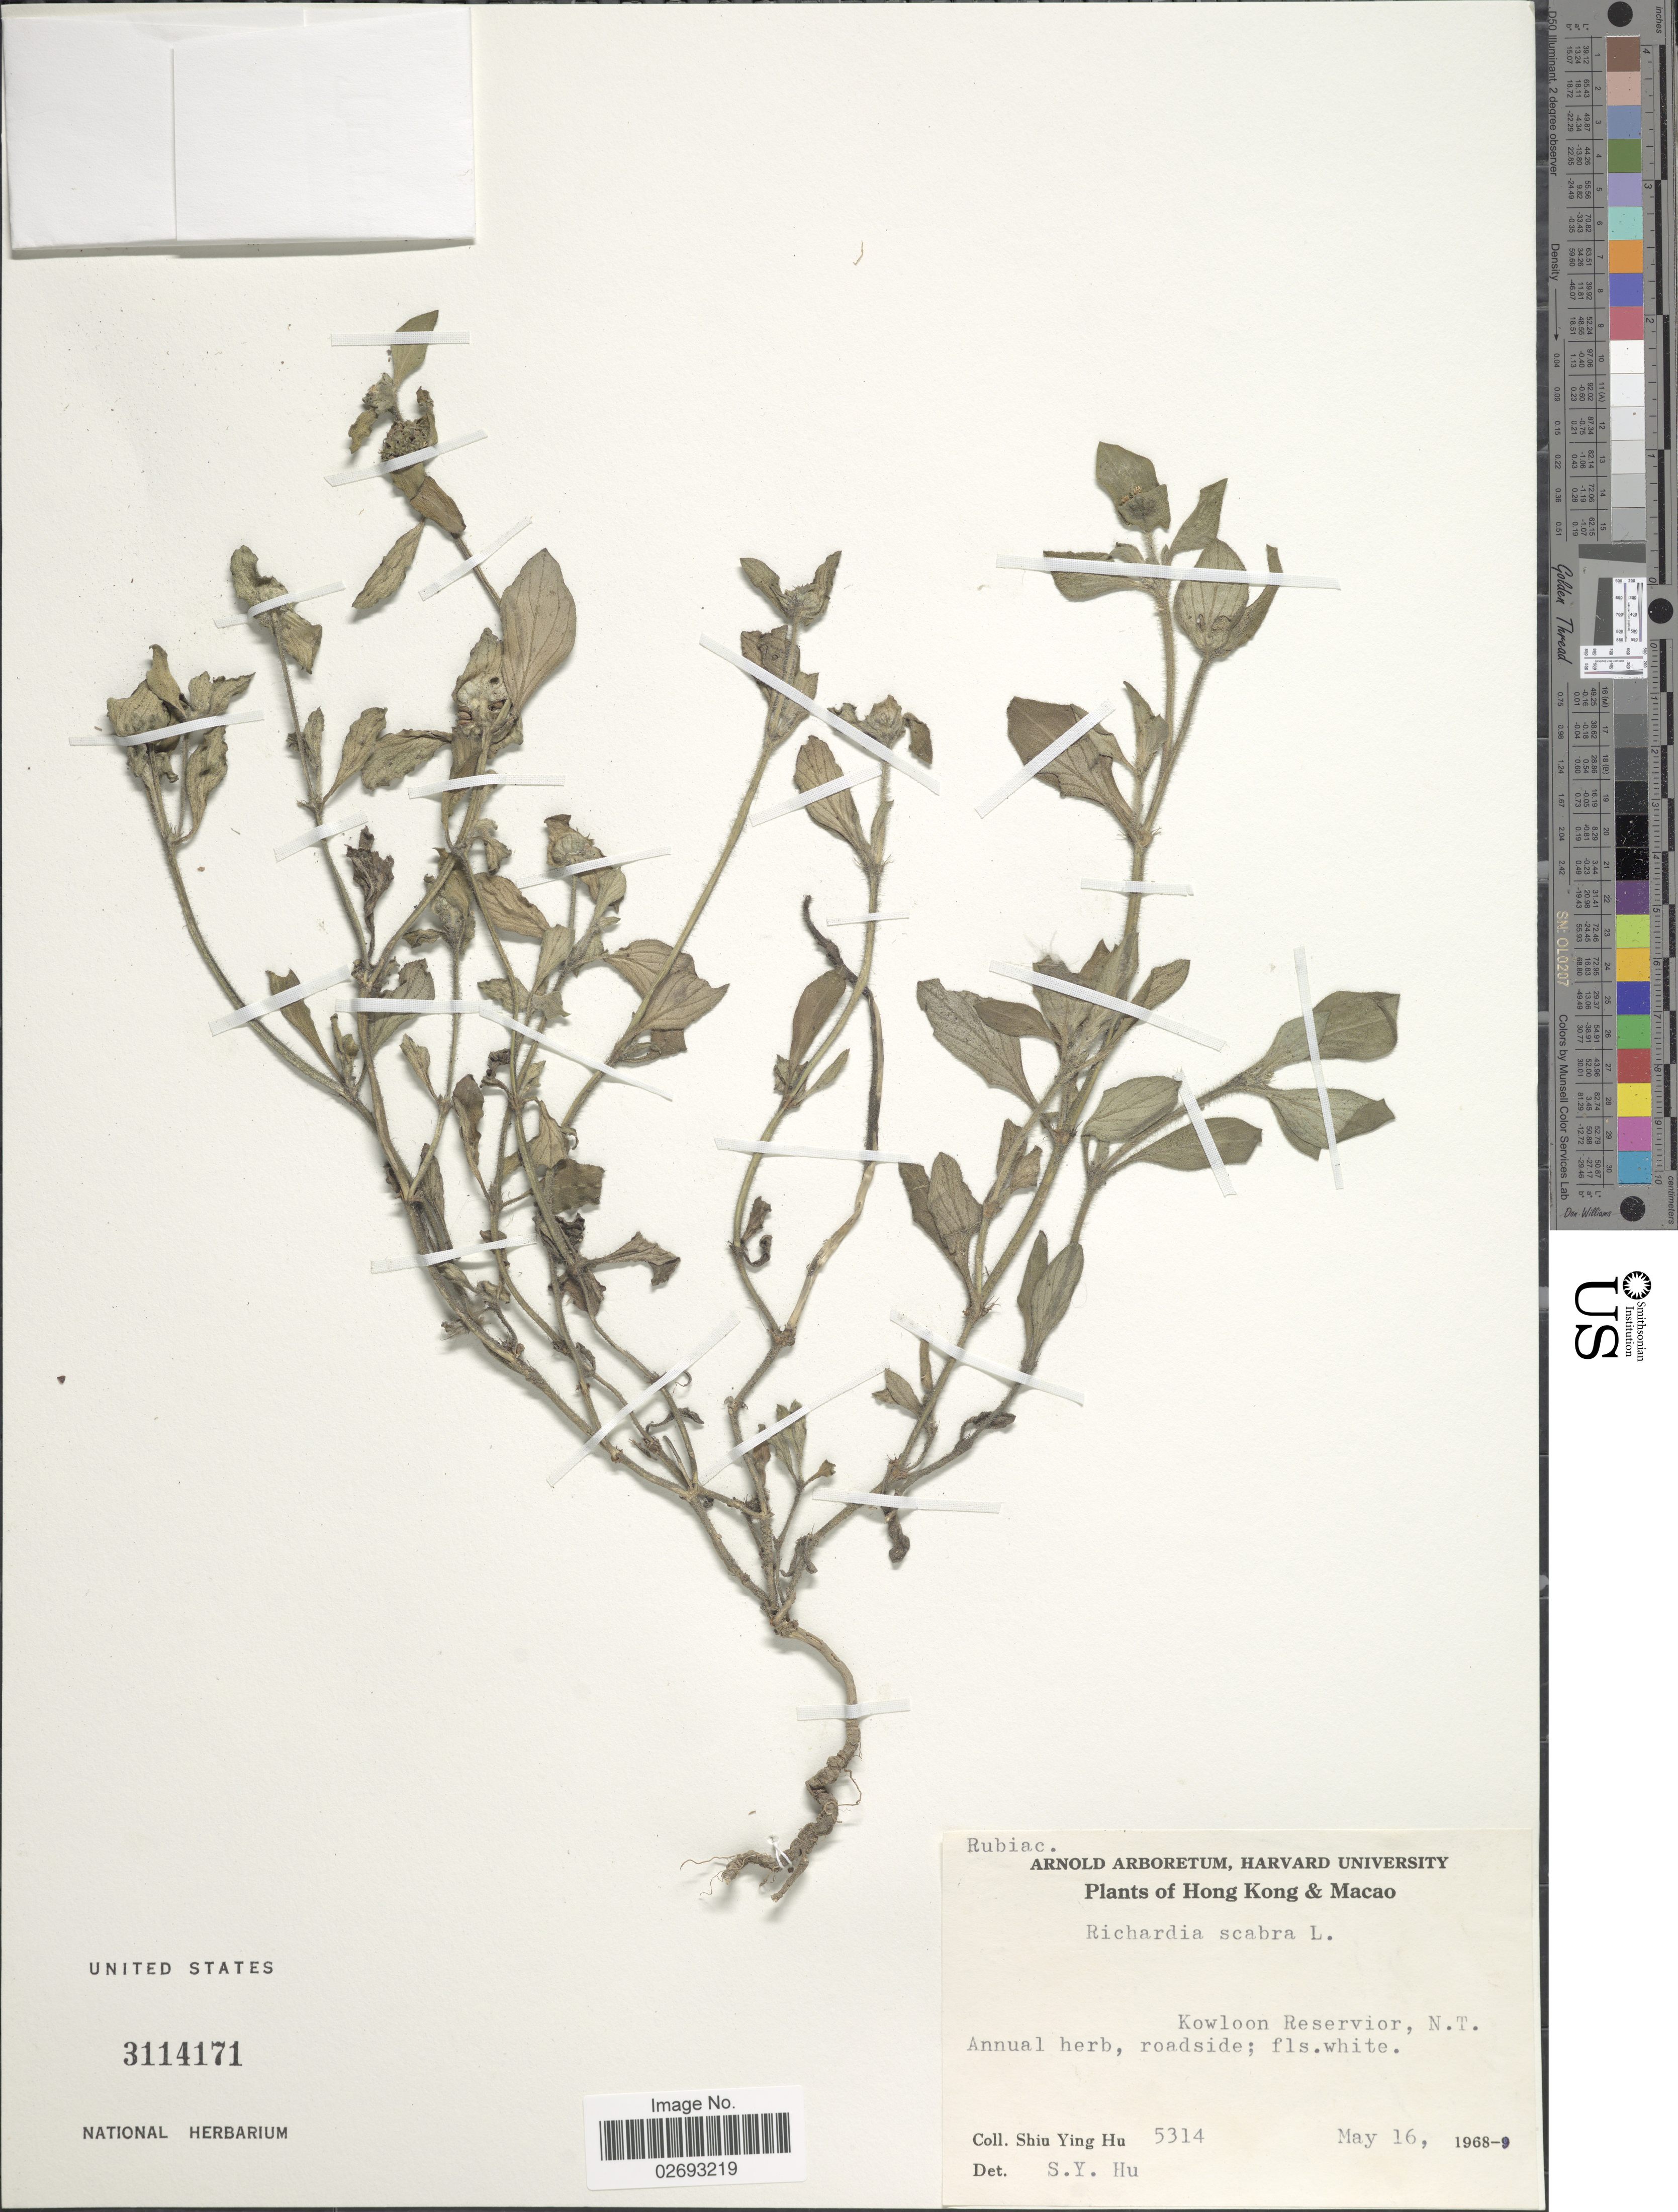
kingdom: Plantae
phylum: Tracheophyta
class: Magnoliopsida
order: Gentianales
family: Rubiaceae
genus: Richardia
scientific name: Richardia scabra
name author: L.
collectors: S. Y. Hu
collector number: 5314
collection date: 1968-05-16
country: China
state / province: Hong Kong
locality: Ong Kong & Macao. Kowloon Reservoir, N.T.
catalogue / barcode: US 3114171